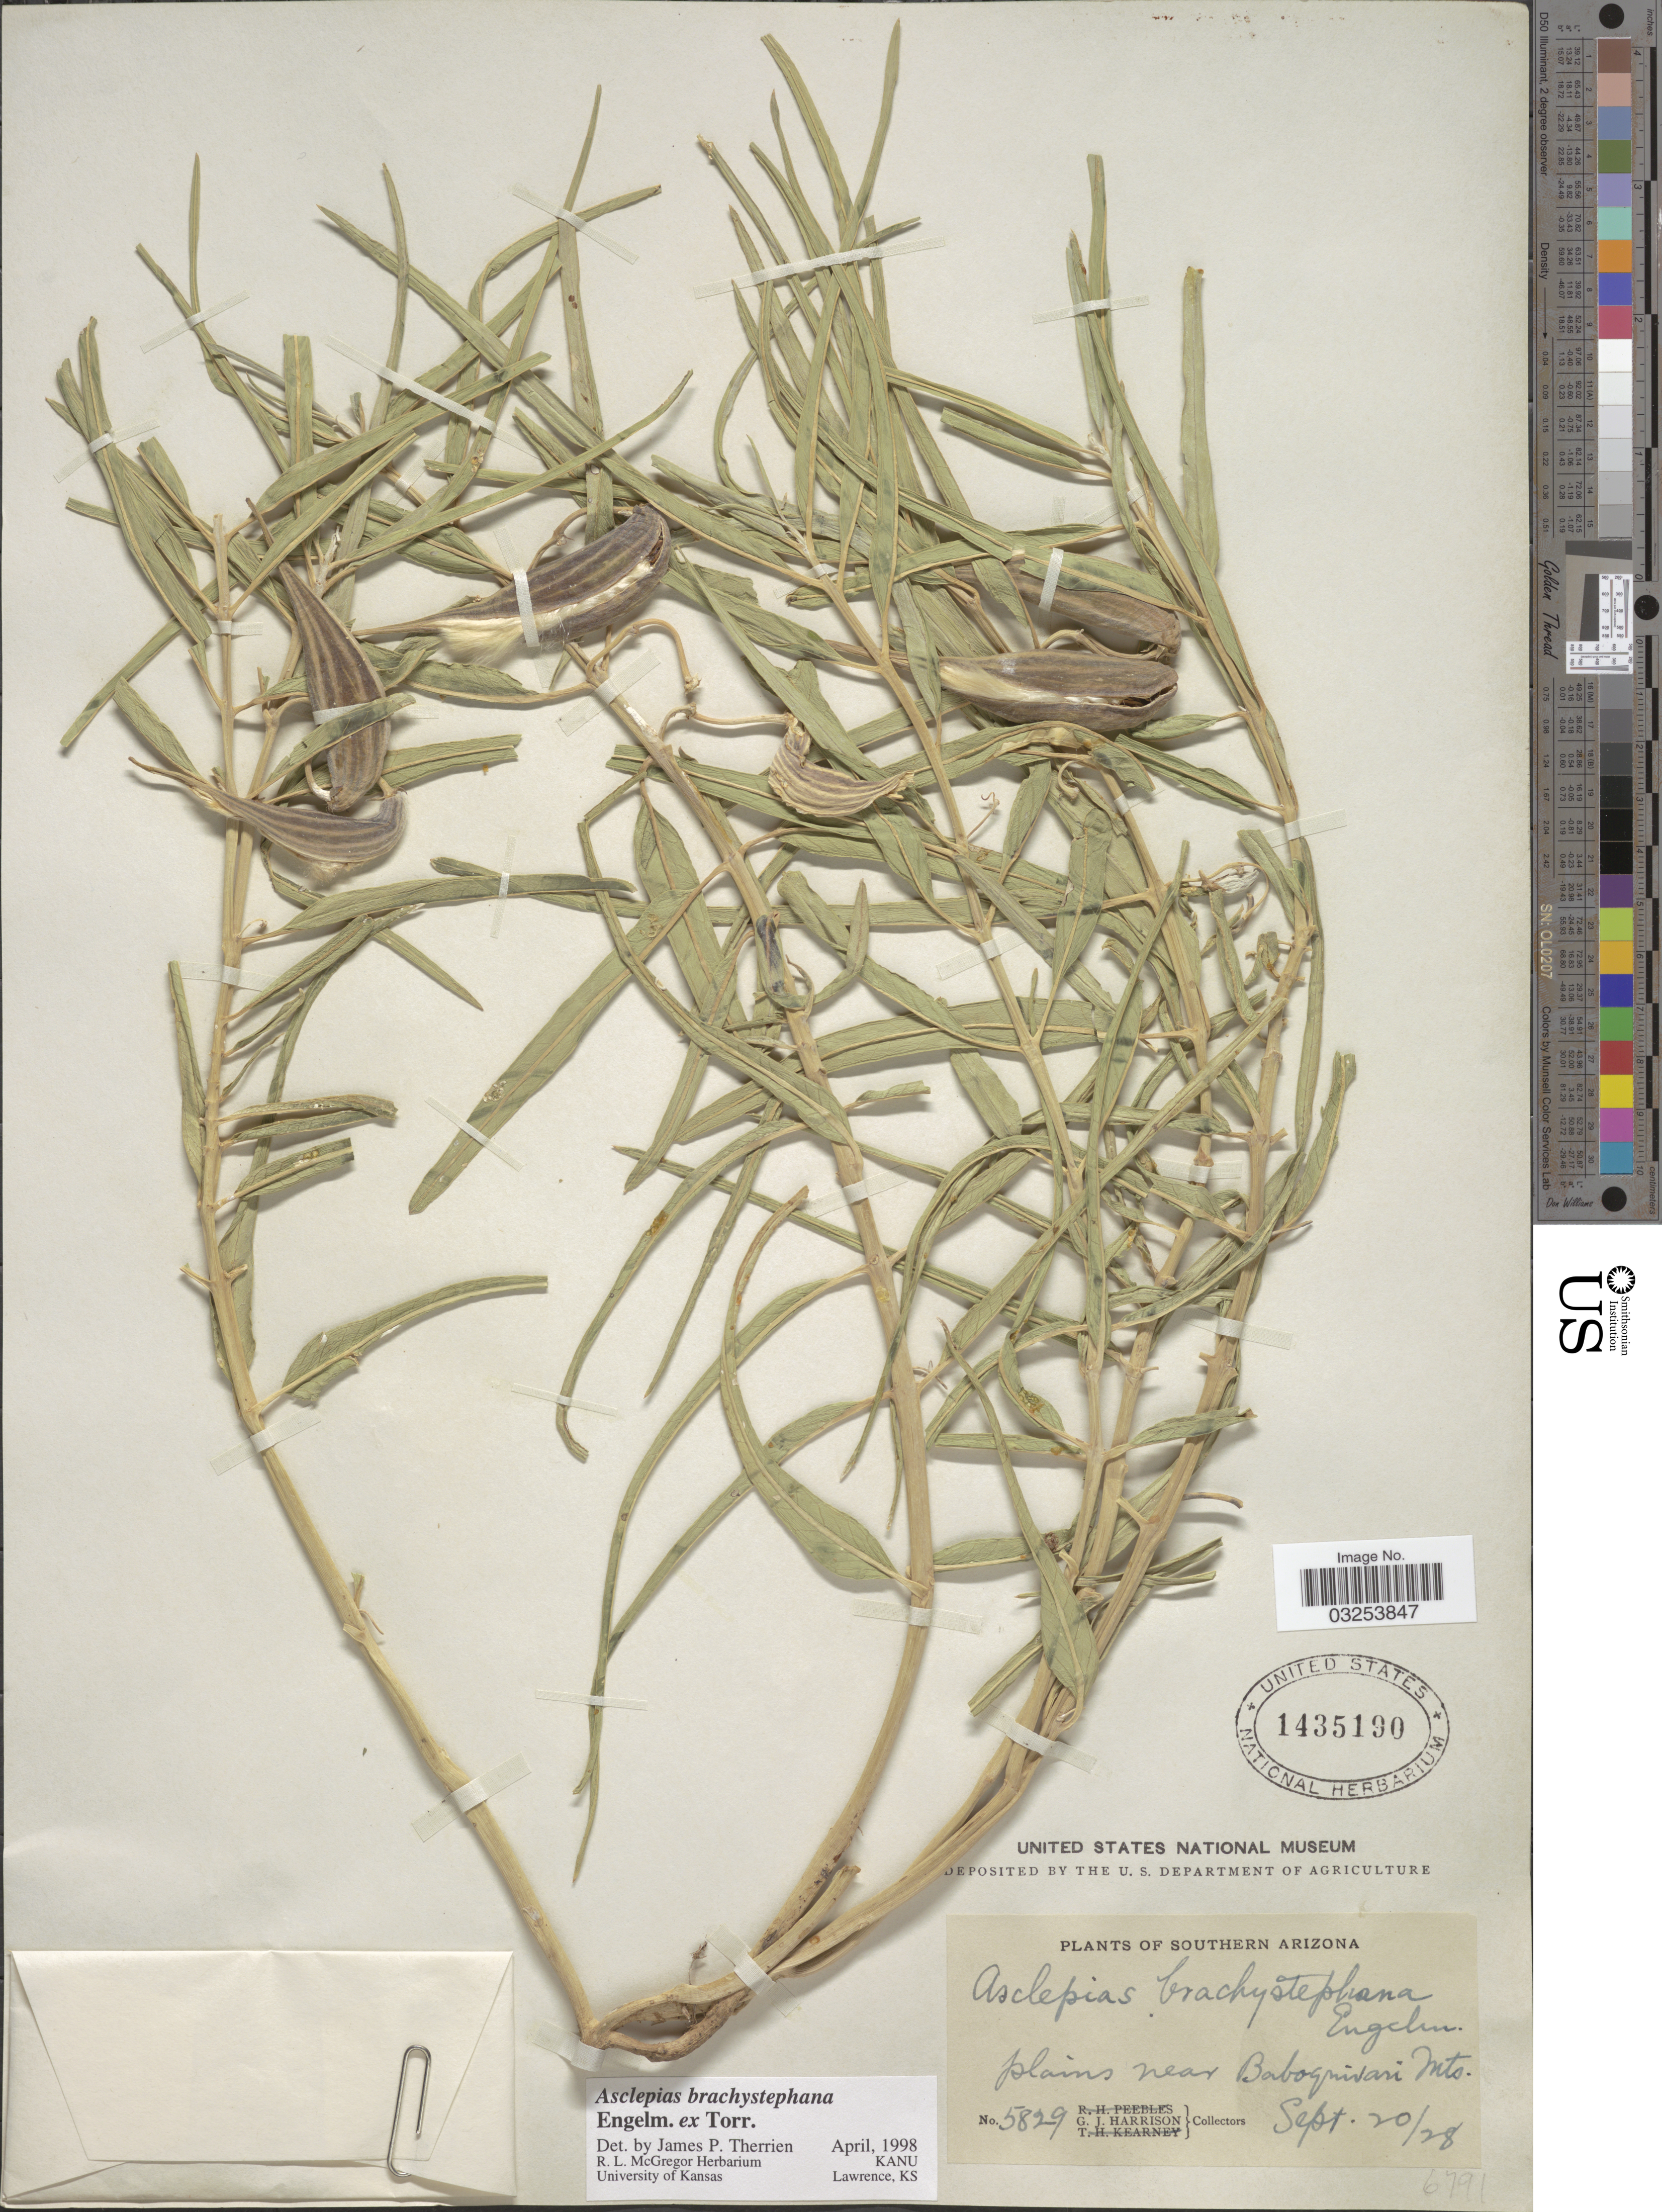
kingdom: Plantae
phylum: Tracheophyta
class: Magnoliopsida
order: Gentianales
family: Apocynaceae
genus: Asclepias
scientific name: Asclepias brachystephana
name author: Engelm. ex Torr.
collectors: G. J. Harrison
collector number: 5829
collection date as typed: Transcribed d/m/y: 20/9/28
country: United States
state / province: Arizona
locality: Southern Arizona. Plains near Baboquivari Mts.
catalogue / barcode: US 1435190